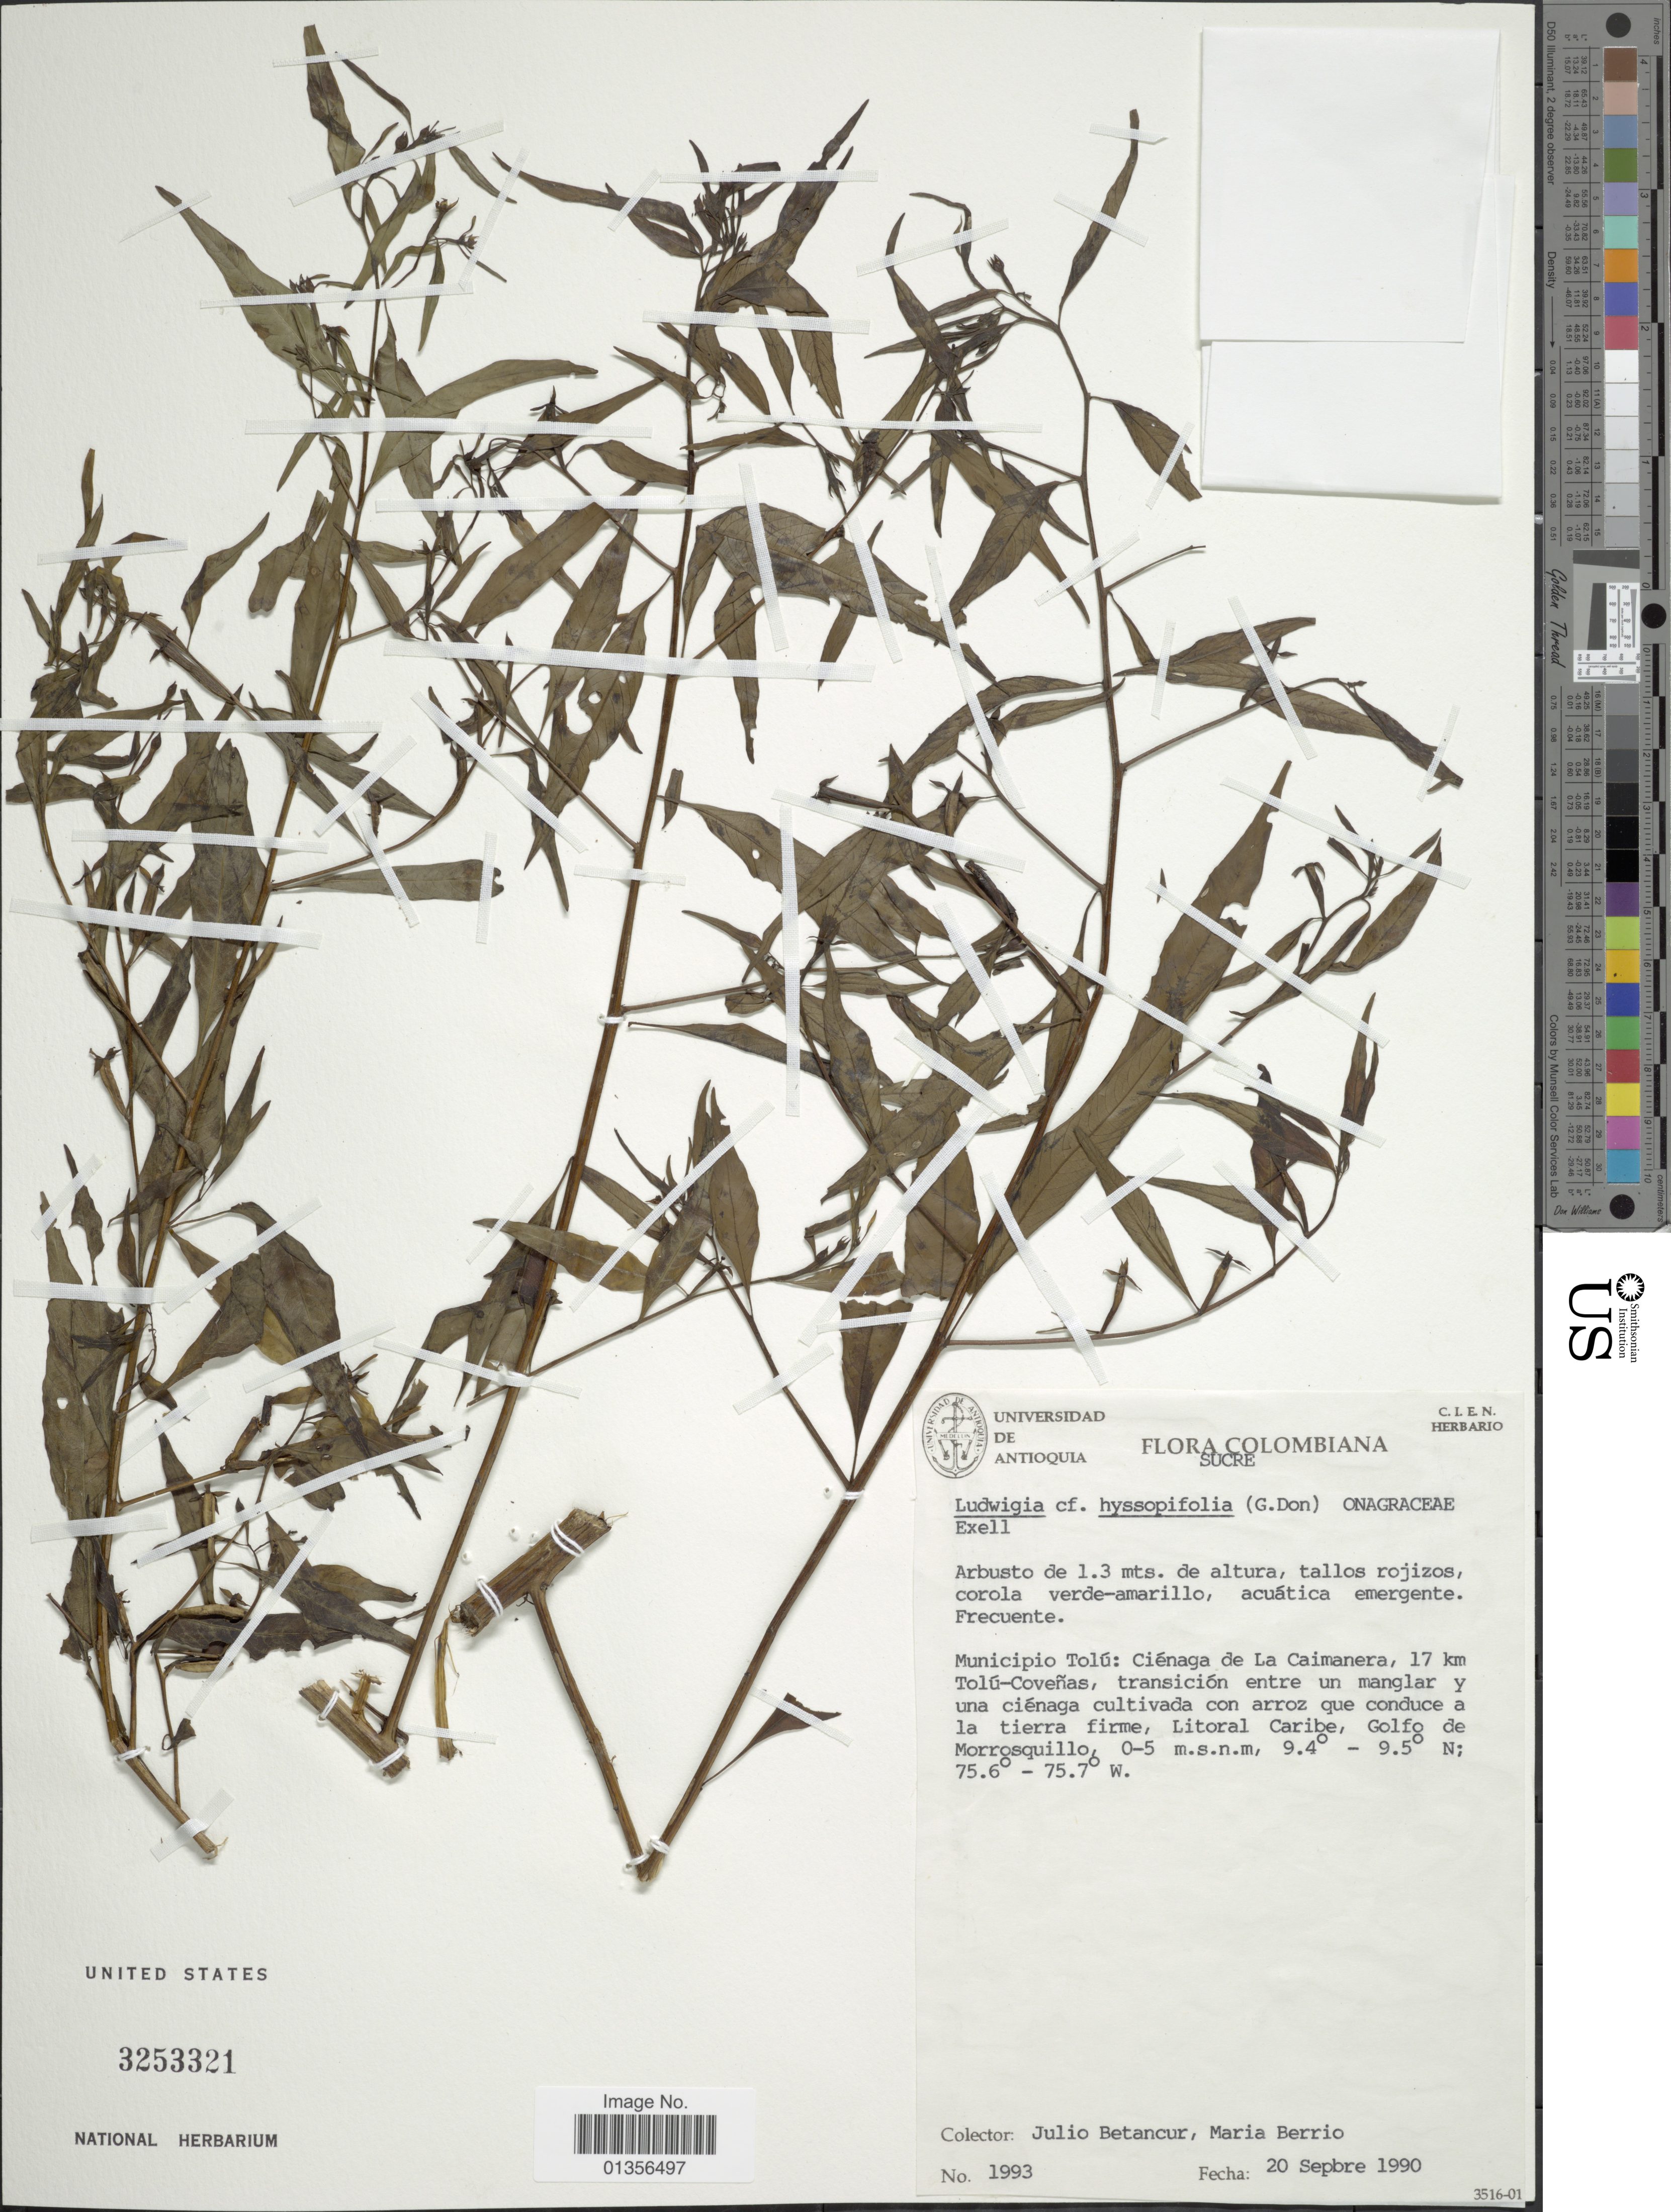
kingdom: Plantae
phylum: Tracheophyta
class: Magnoliopsida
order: Myrtales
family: Onagraceae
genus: Ludwigia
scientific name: Ludwigia hyssopifolia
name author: (G. Don) Exell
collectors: J. Betancur & M. Berrio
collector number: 1993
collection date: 1990-09-20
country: Colombia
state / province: Sucre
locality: Sucre, Municipio Tolú: Ciénaga de La Caimanera, 17 km Tolú-Coveñas, transición entre un manglar y una ciénaga cultivada con arroz que conduce a la tierra firme, Litoral Caribe, Golfo de Morrosquillo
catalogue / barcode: US 3253321